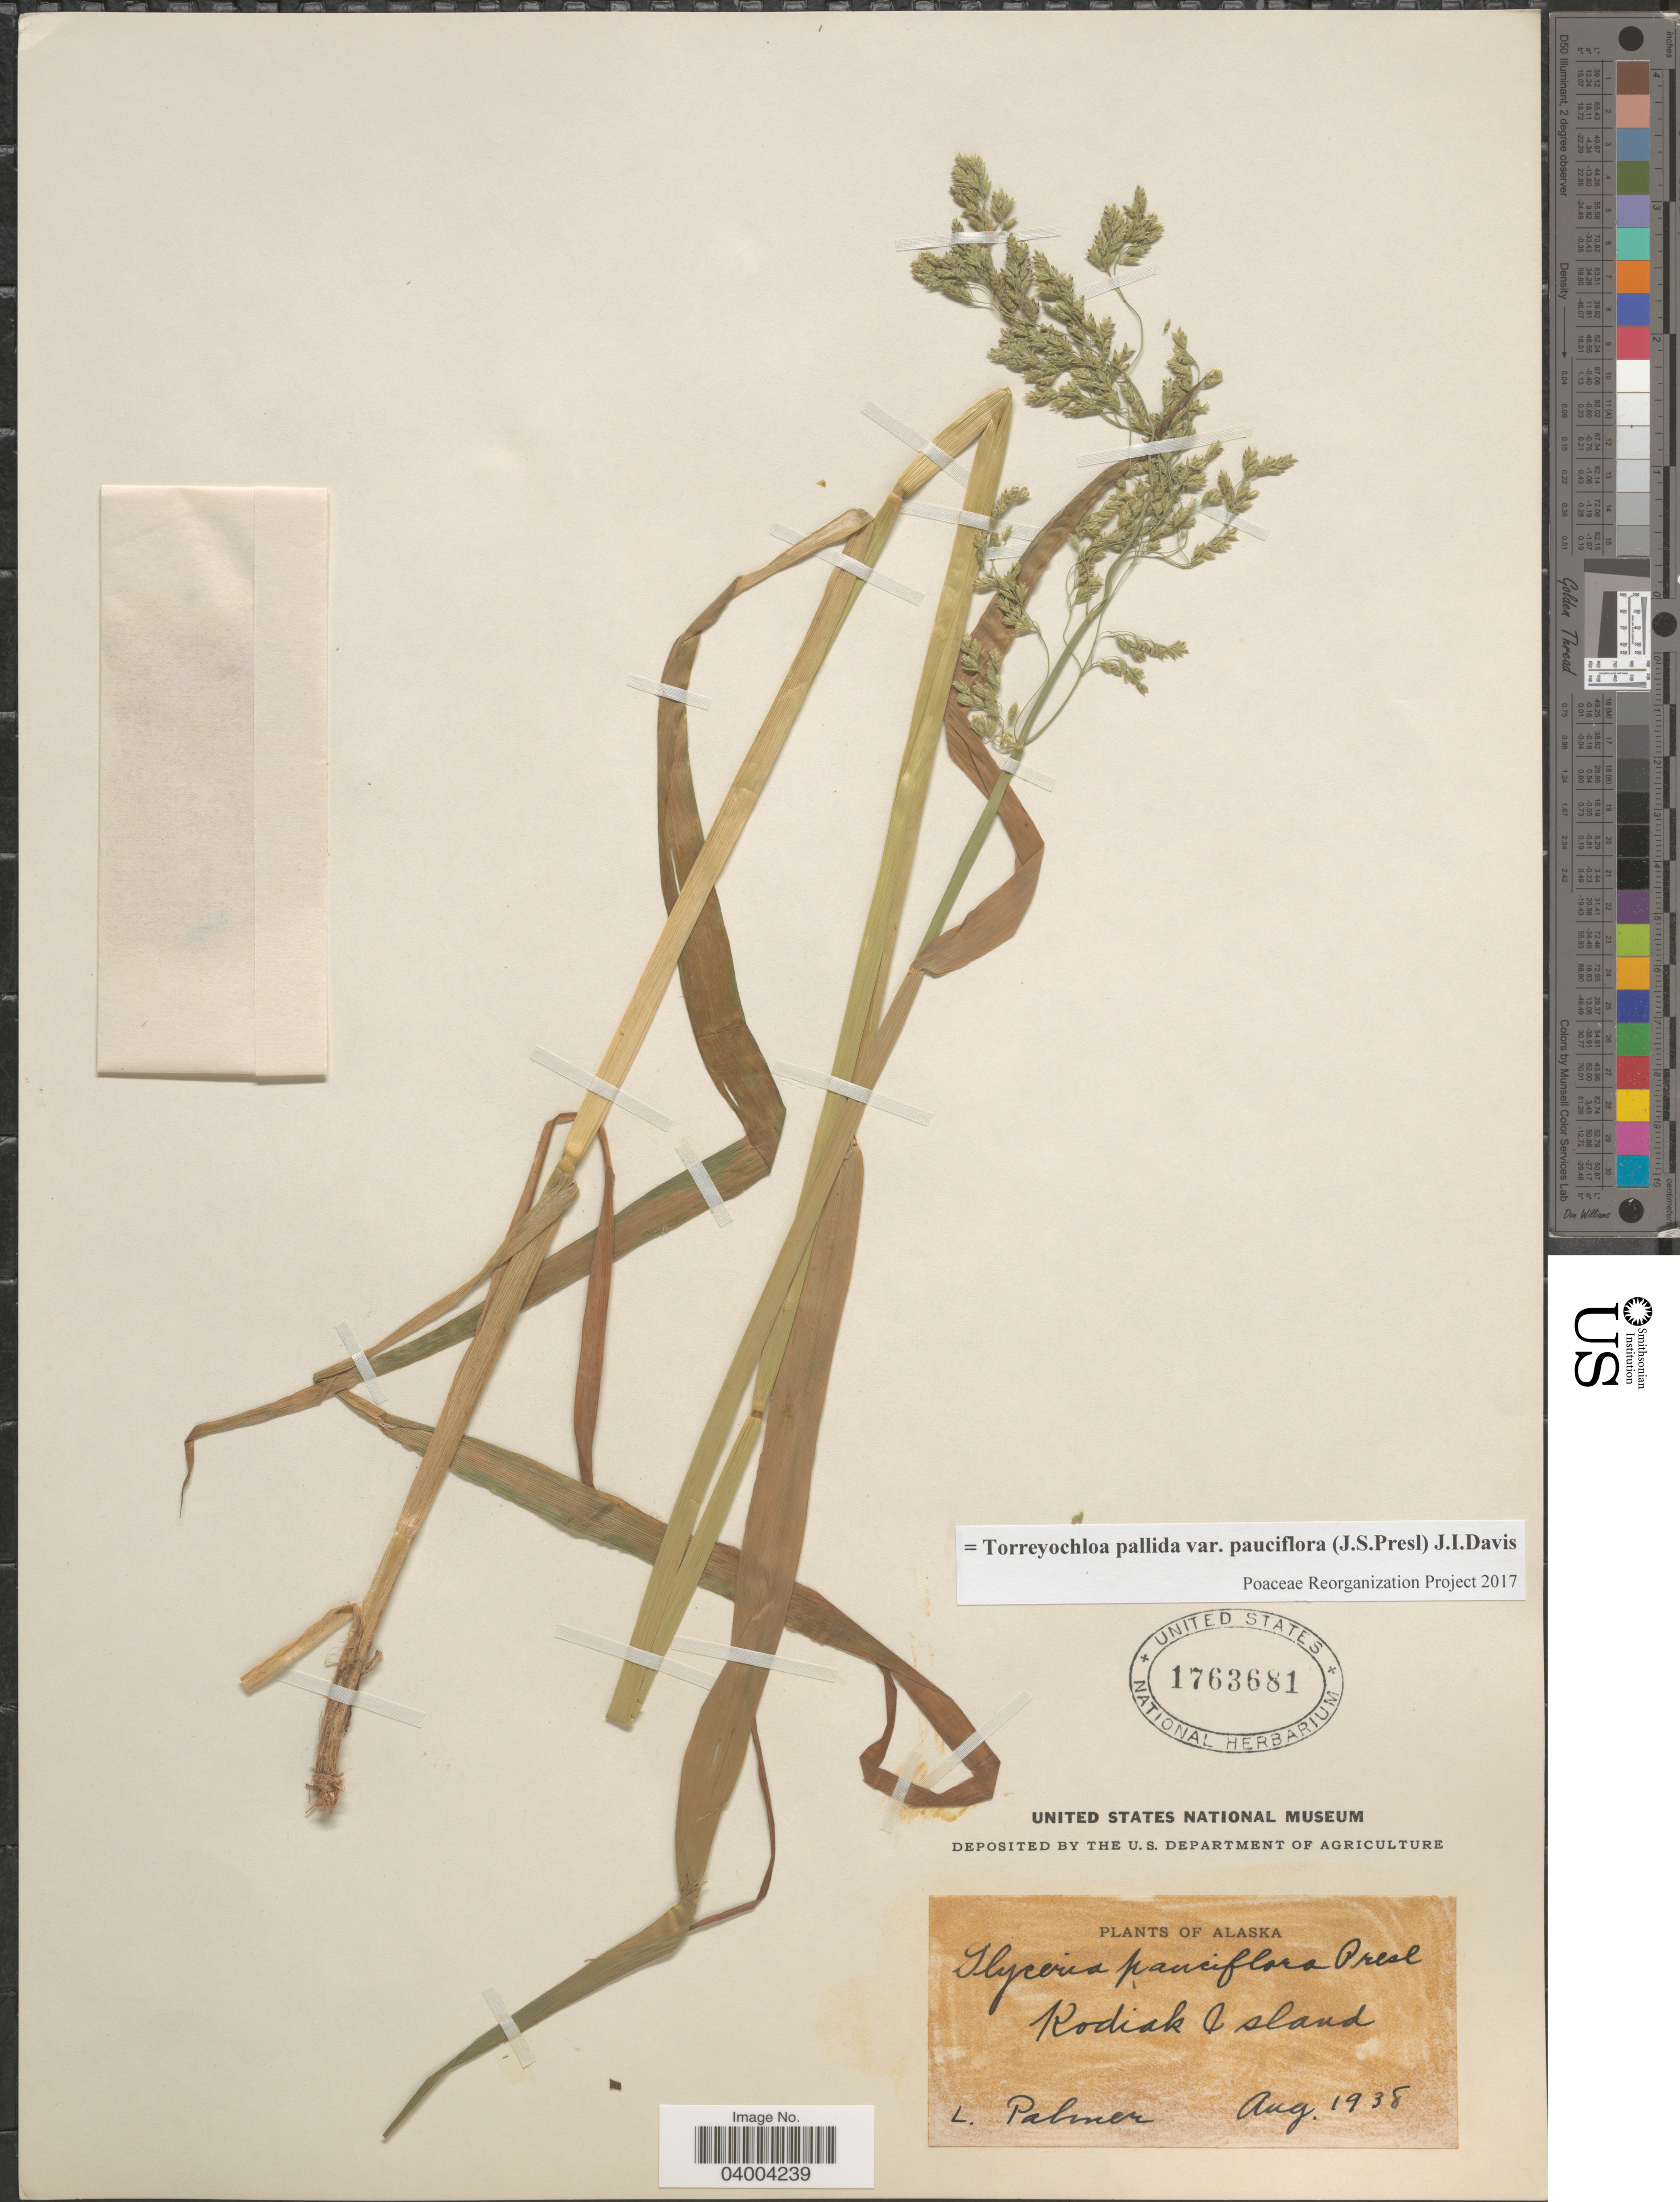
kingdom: Plantae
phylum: Tracheophyta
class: Liliopsida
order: Poales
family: Poaceae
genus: Torreyochloa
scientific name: Torreyochloa pallida var. pauciflora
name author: (J. Presl) J.I. Davis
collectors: L. Palmer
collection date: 1938-08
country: United States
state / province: Alaska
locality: Kodiak Island.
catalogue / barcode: US 1763681